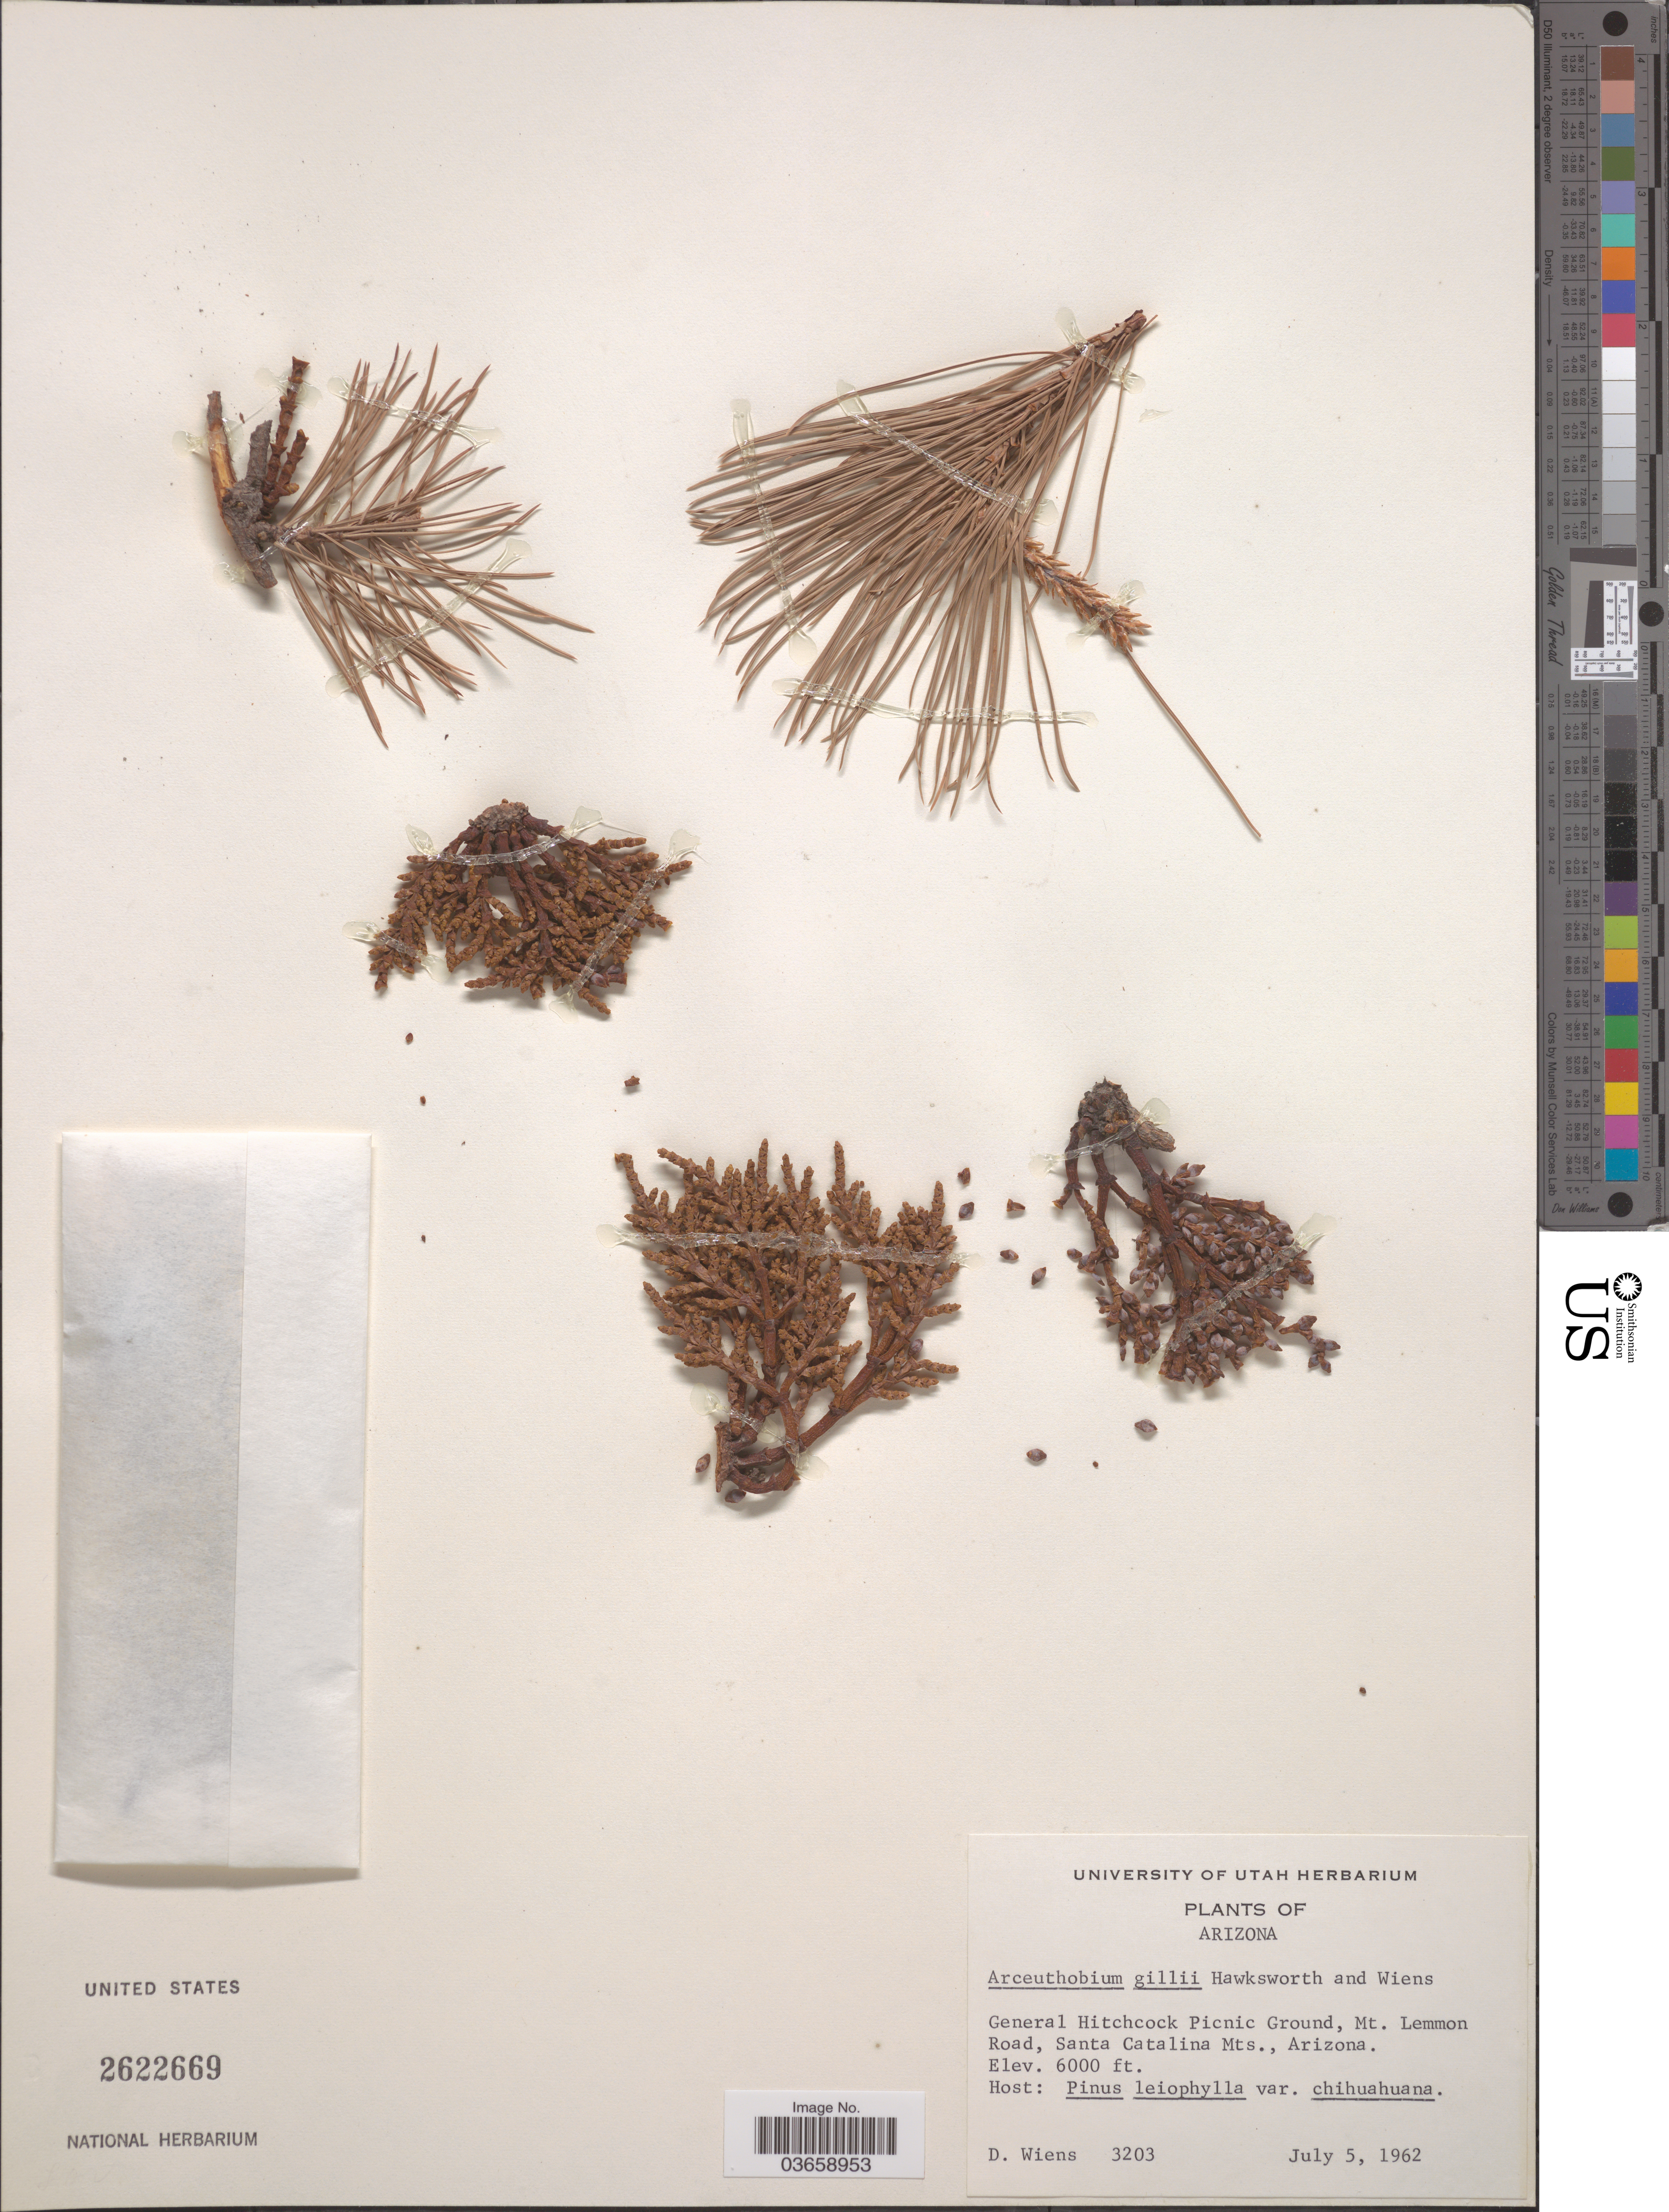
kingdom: Plantae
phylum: Tracheophyta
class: Magnoliopsida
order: Santalales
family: Viscaceae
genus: Arceuthobium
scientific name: Arceuthobium gillii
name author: Hawksw. & Wiens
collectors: D. Wiens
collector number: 3203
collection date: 1962-07-05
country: United States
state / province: Arizona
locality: General Hitchcock Picnic Ground, Mt. Lemmon Road, Santa Catalina Mts.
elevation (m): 1829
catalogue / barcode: US 2622669